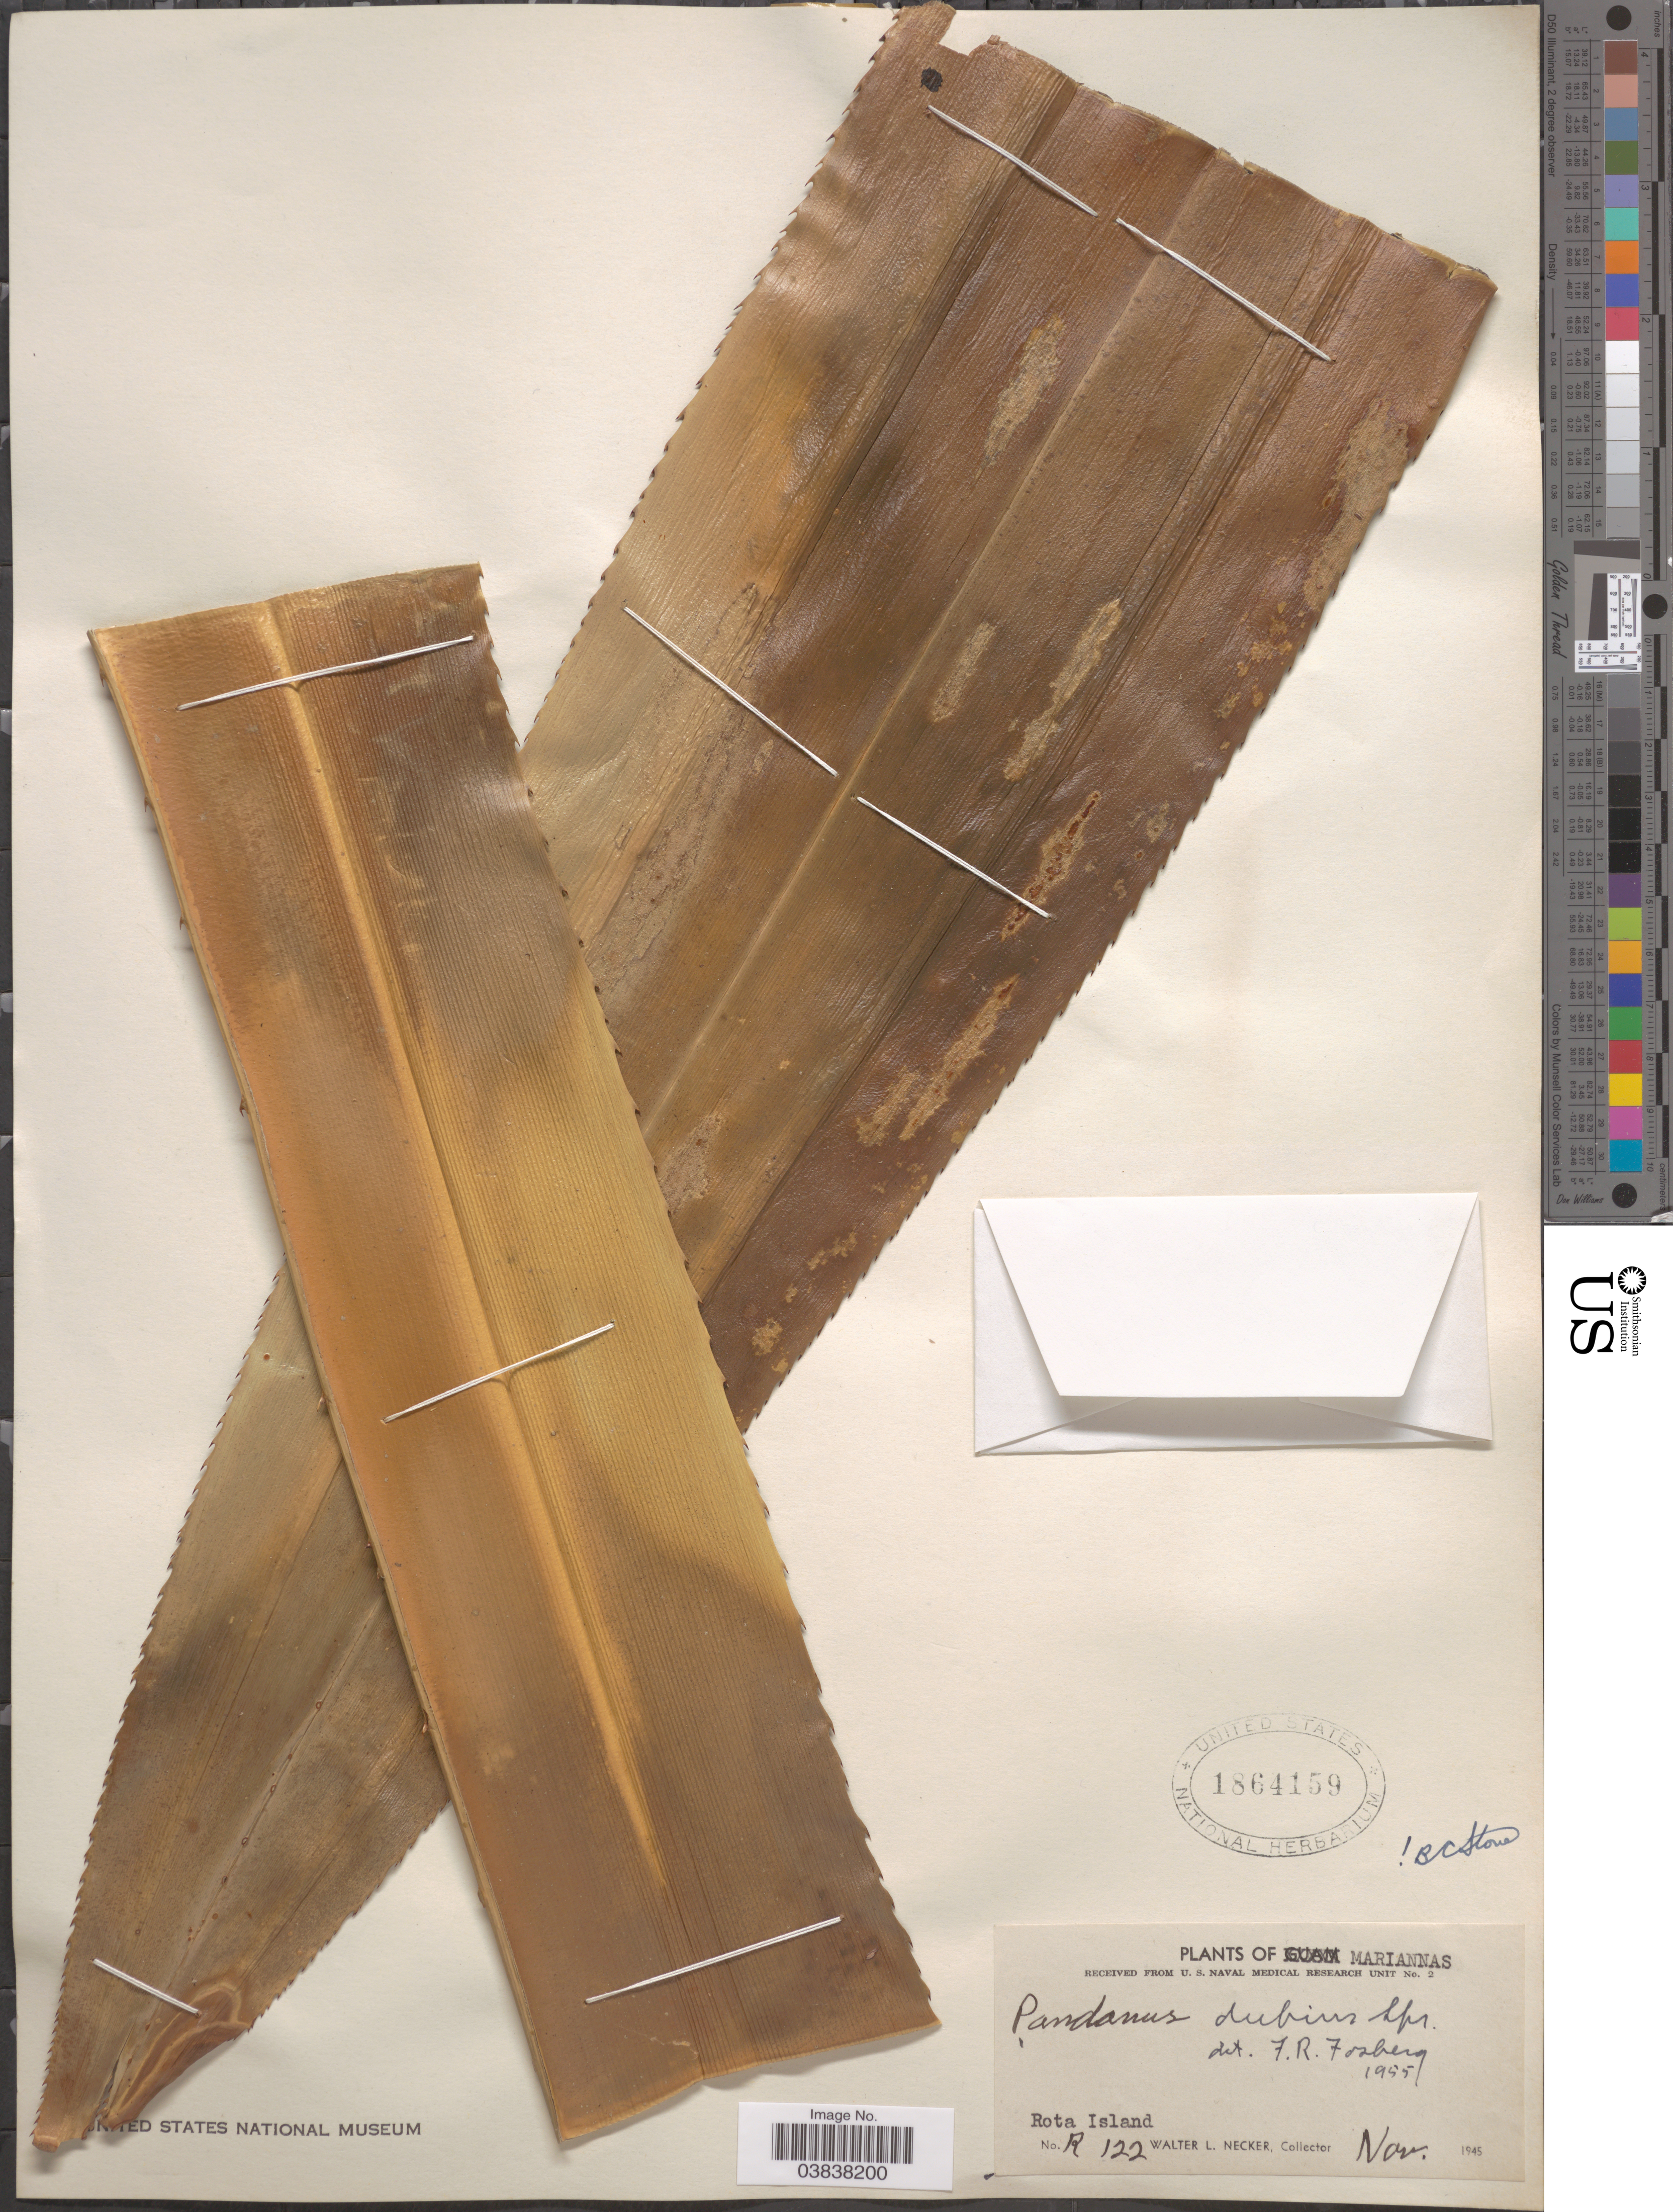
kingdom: Plantae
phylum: Tracheophyta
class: Liliopsida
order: Pandanales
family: Pandanaceae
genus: Pandanus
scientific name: Pandanus dubius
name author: Spreng.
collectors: W. L. Necker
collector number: R122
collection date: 1945-11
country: Northern Mariana Islands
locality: Mariannas. Rota Island.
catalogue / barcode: US 1864159